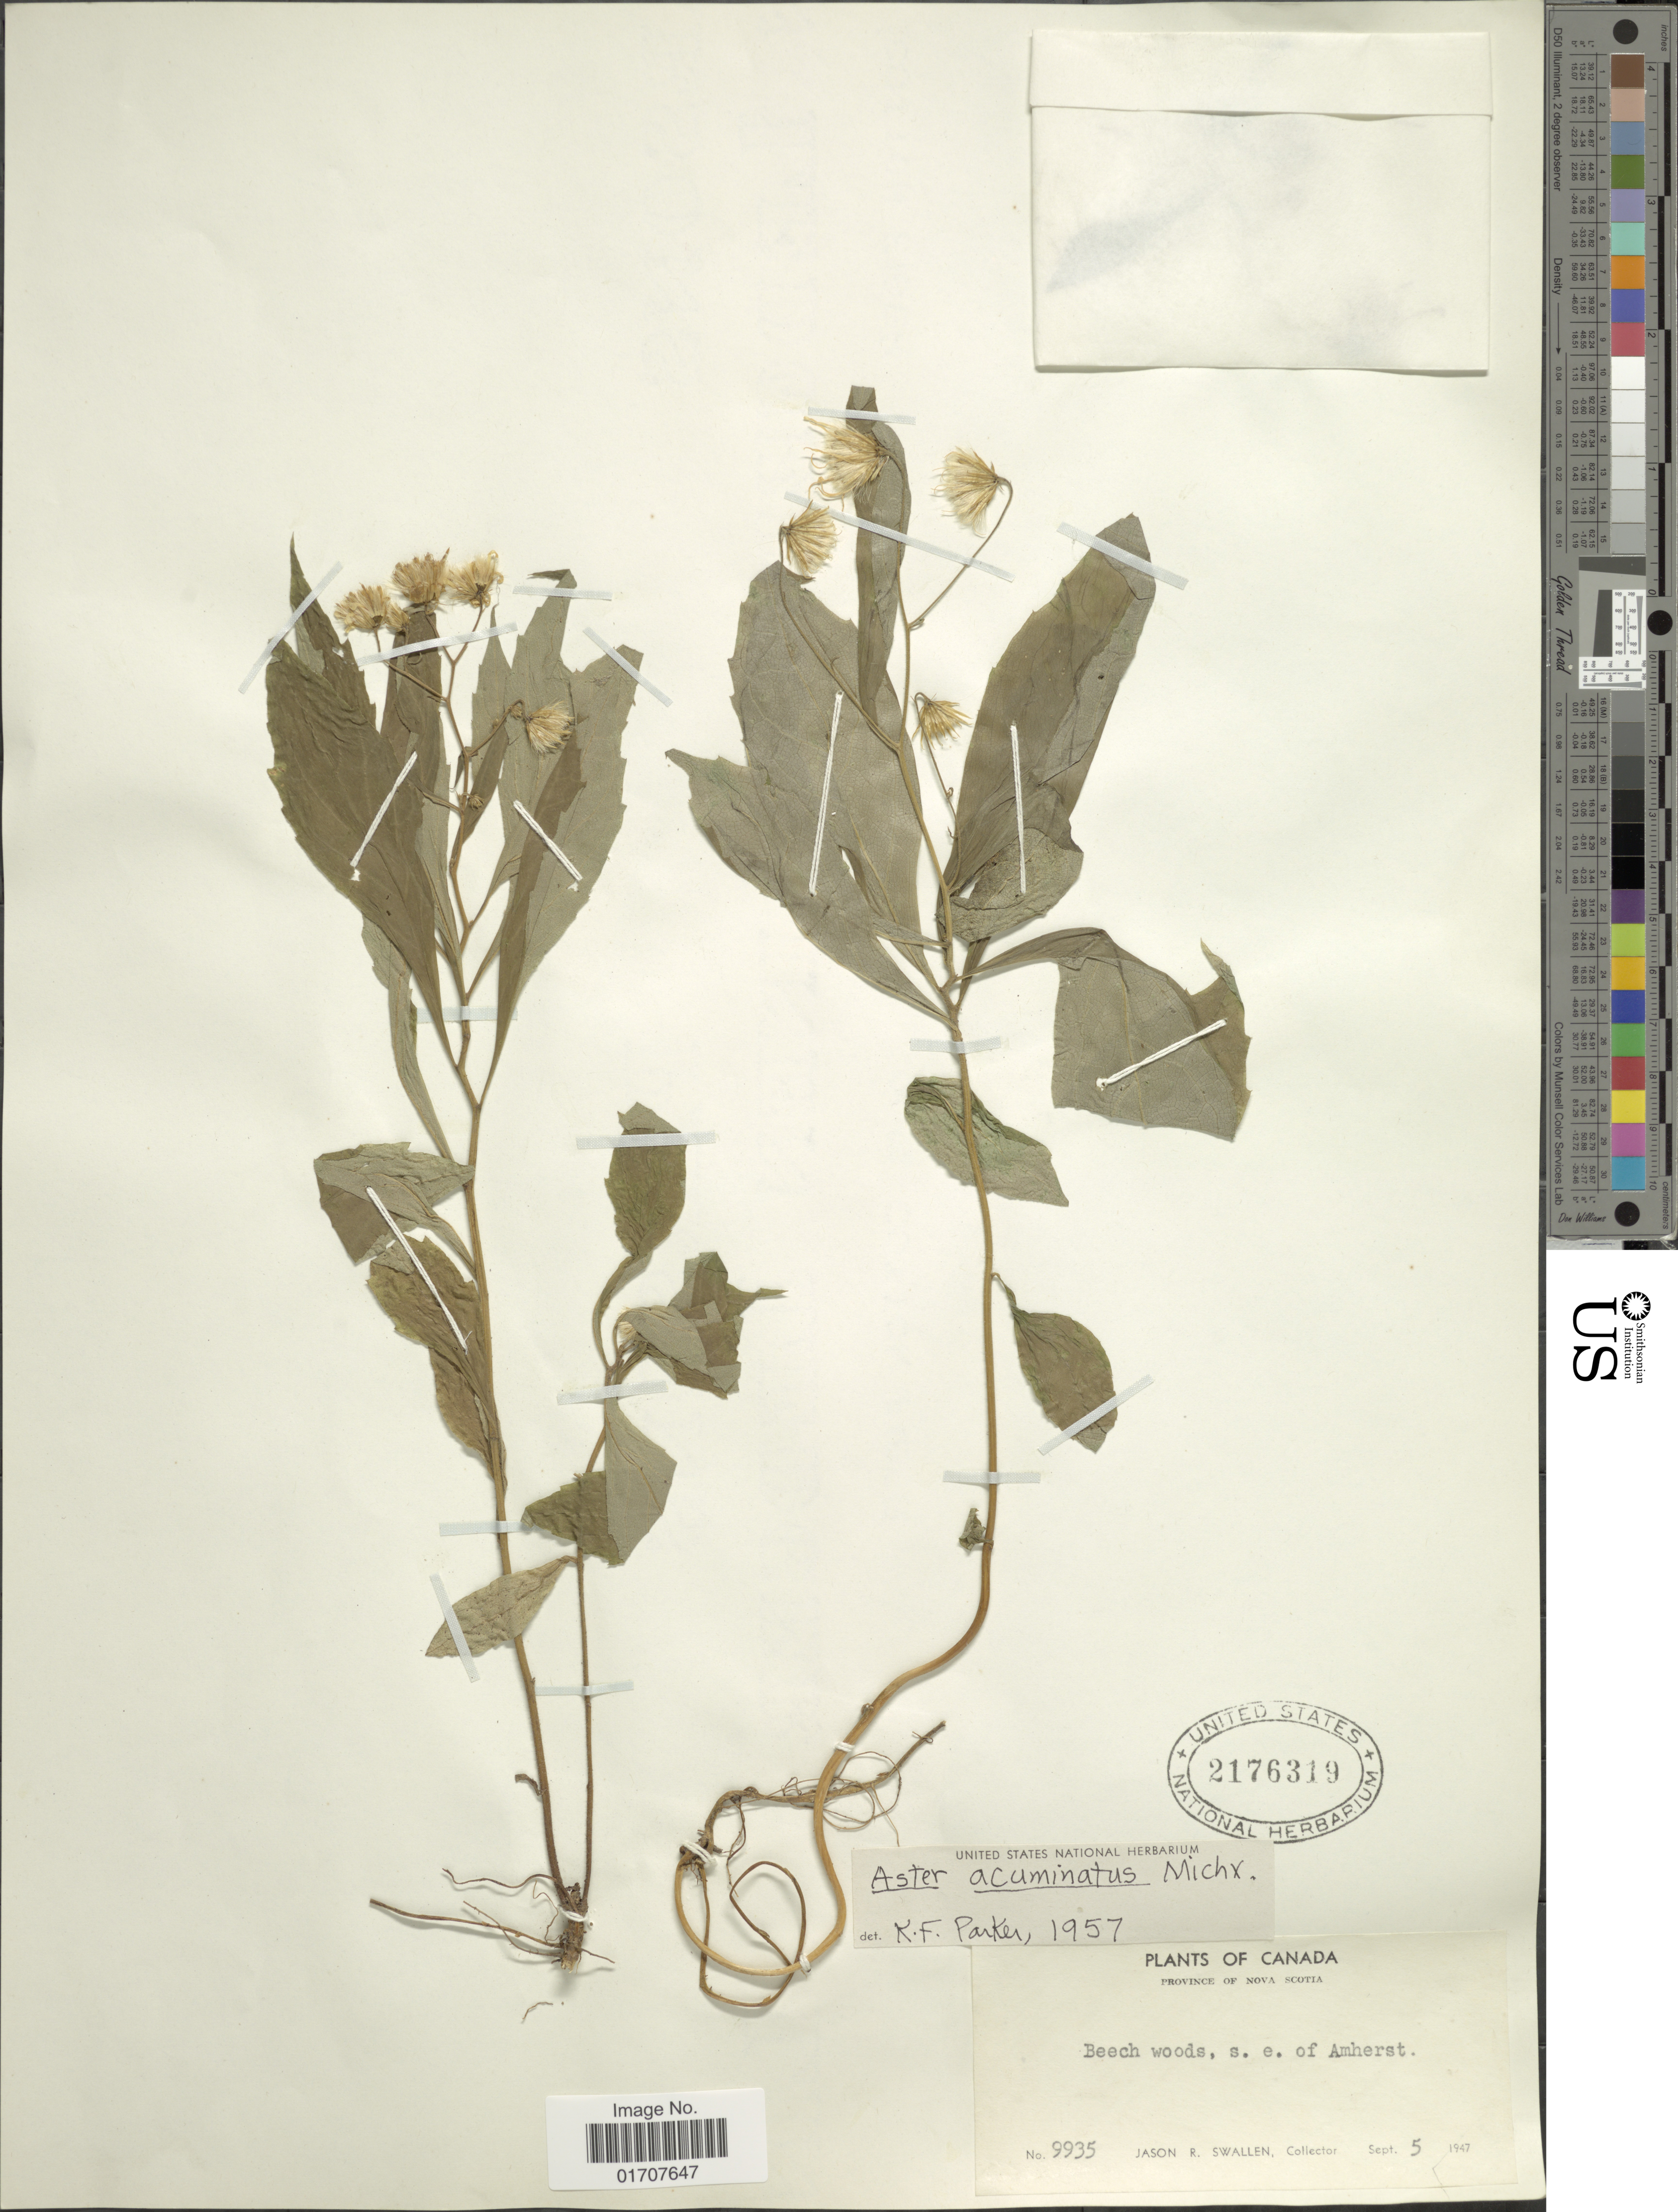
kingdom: Plantae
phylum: Tracheophyta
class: Magnoliopsida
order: Asterales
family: Asteraceae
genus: Oclemena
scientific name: Oclemena acuminata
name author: (Michx.) Greene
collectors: J. R. Swallen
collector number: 9935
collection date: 1947-09-05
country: Canada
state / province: Nova Scotia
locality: Beech woods, S.E. of Amherst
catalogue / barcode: US 2176319